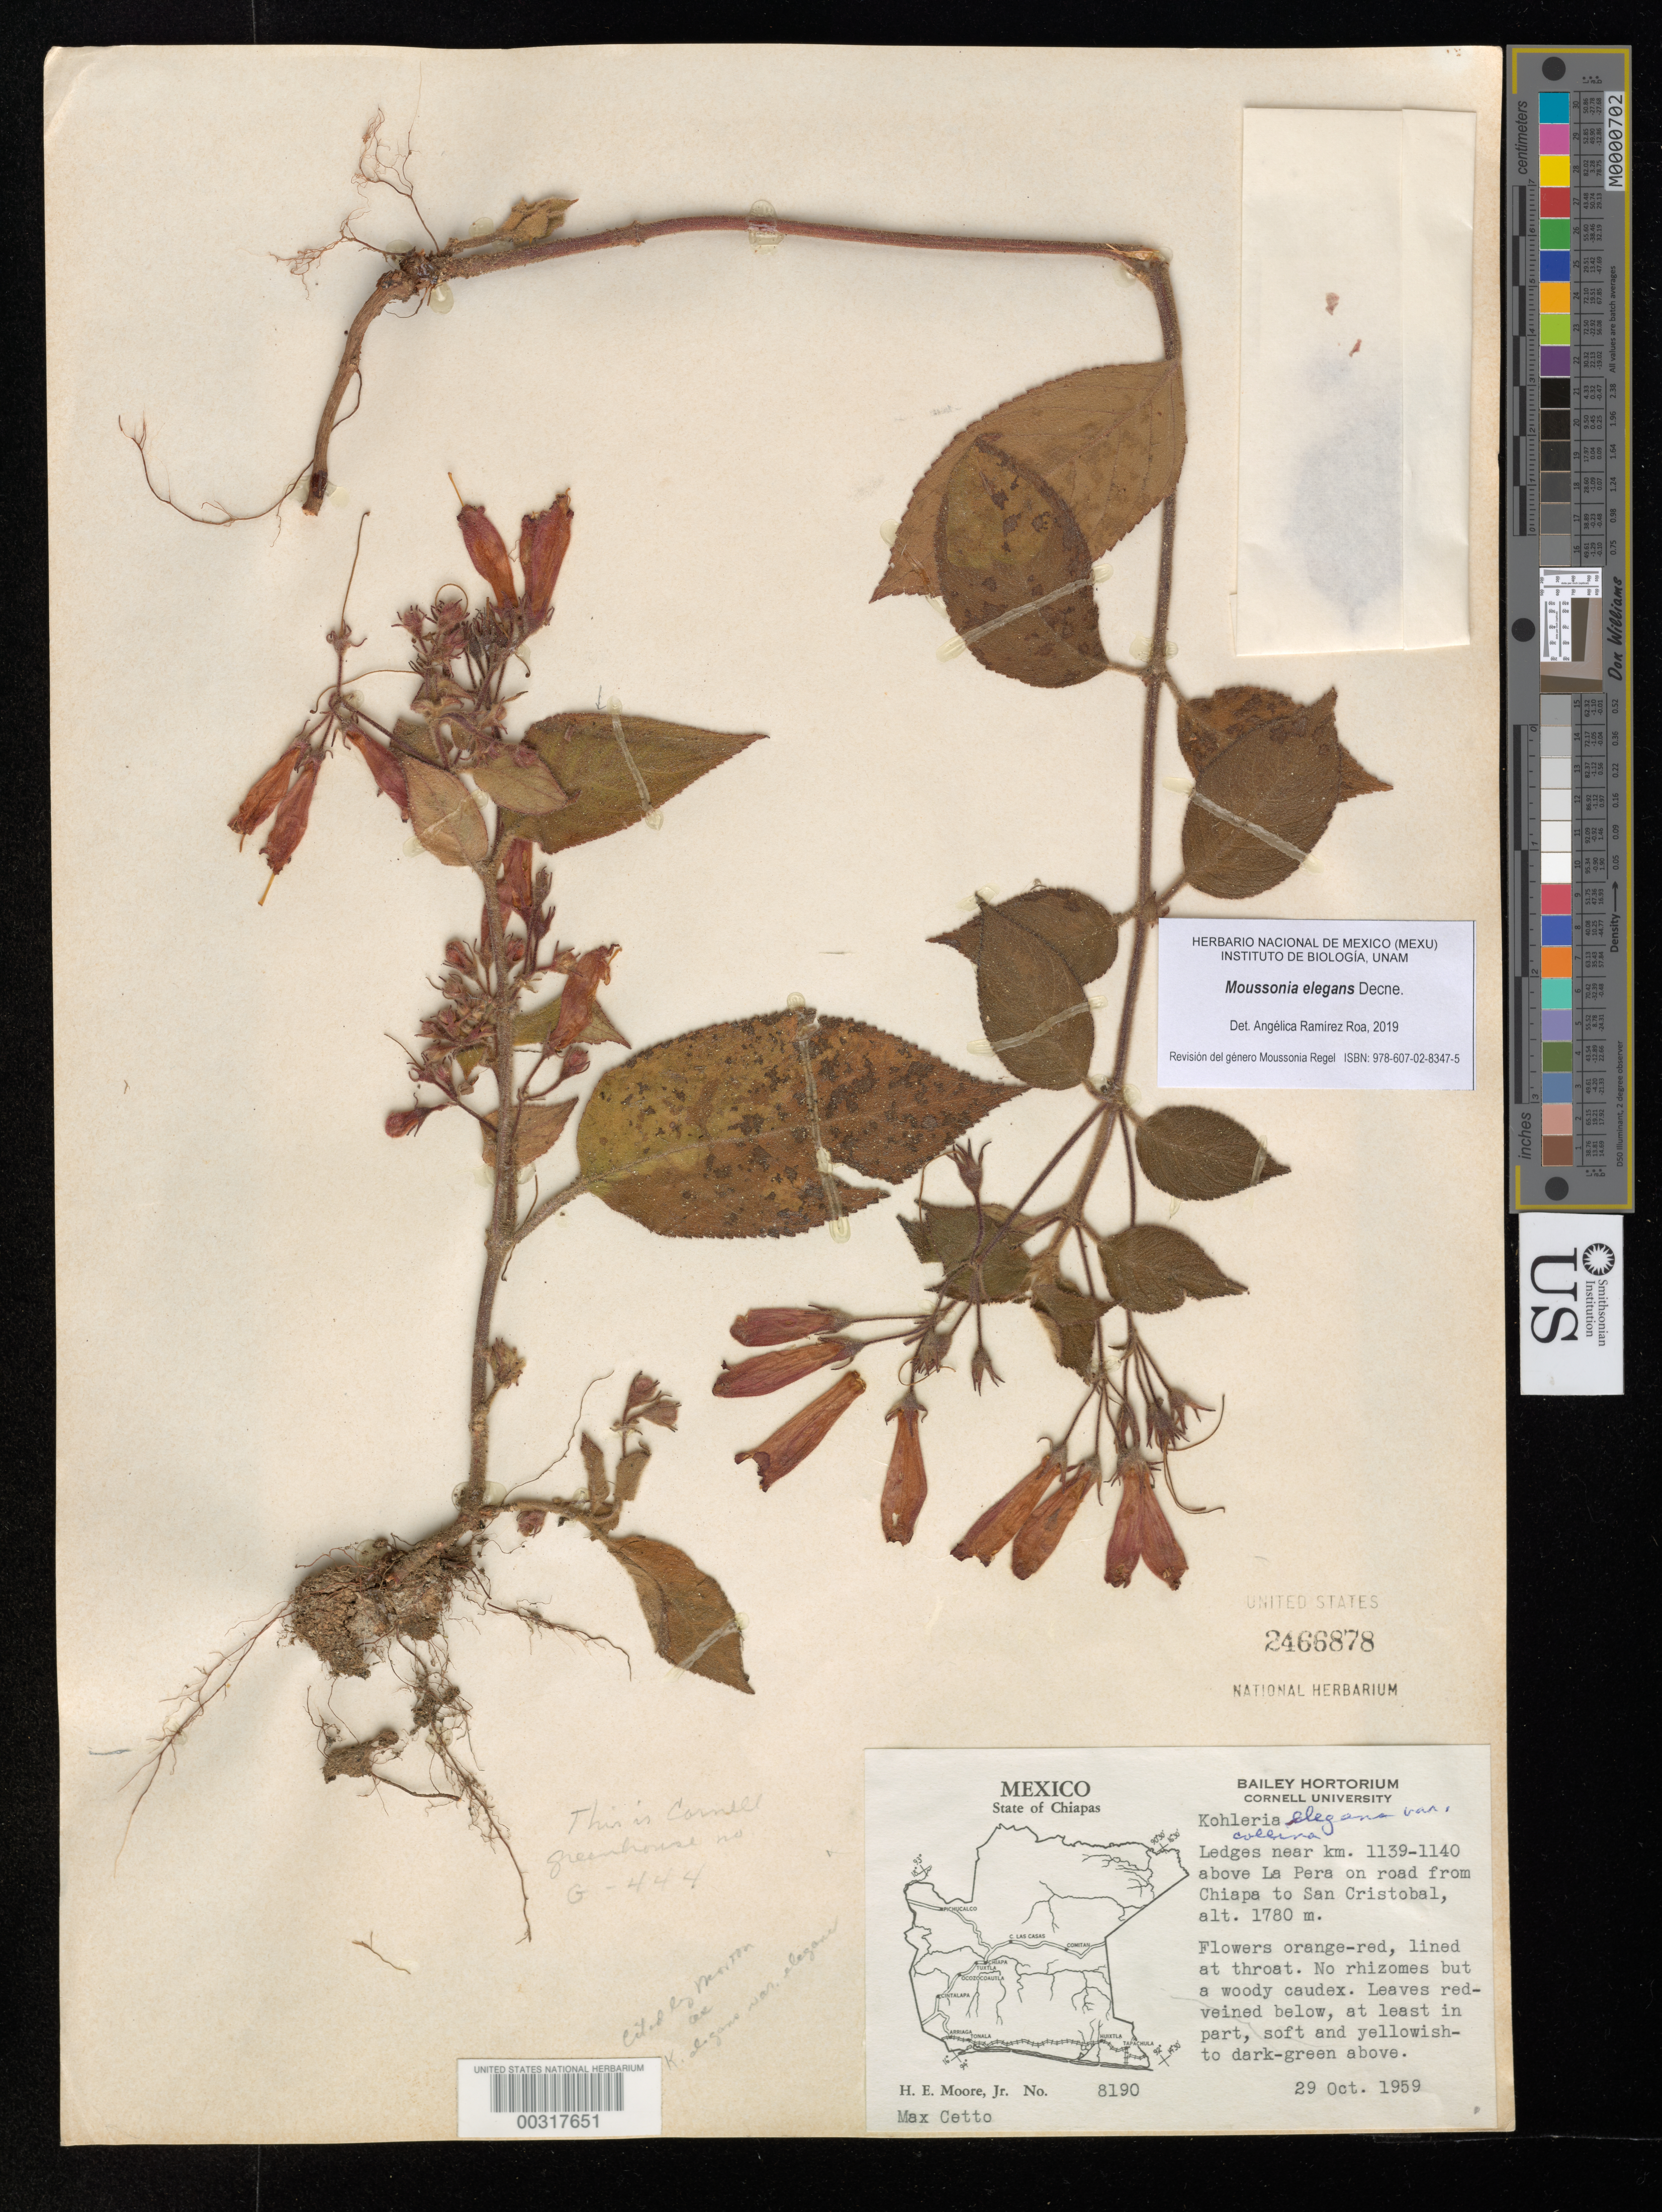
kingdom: Plantae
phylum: Tracheophyta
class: Magnoliopsida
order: Lamiales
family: Gesneriaceae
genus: Moussonia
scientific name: Moussonia elegans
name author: Decne.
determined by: Ramírez-Roa, A.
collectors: H. E. Moore & M. Cetto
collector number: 8190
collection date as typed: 29 Oct 1959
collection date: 1959-10-29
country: Mexico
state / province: Chiapas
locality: Ledges near km 1139-1140 above La Pera on road from Chiapa to San Cristobal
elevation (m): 1780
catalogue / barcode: US 2466878